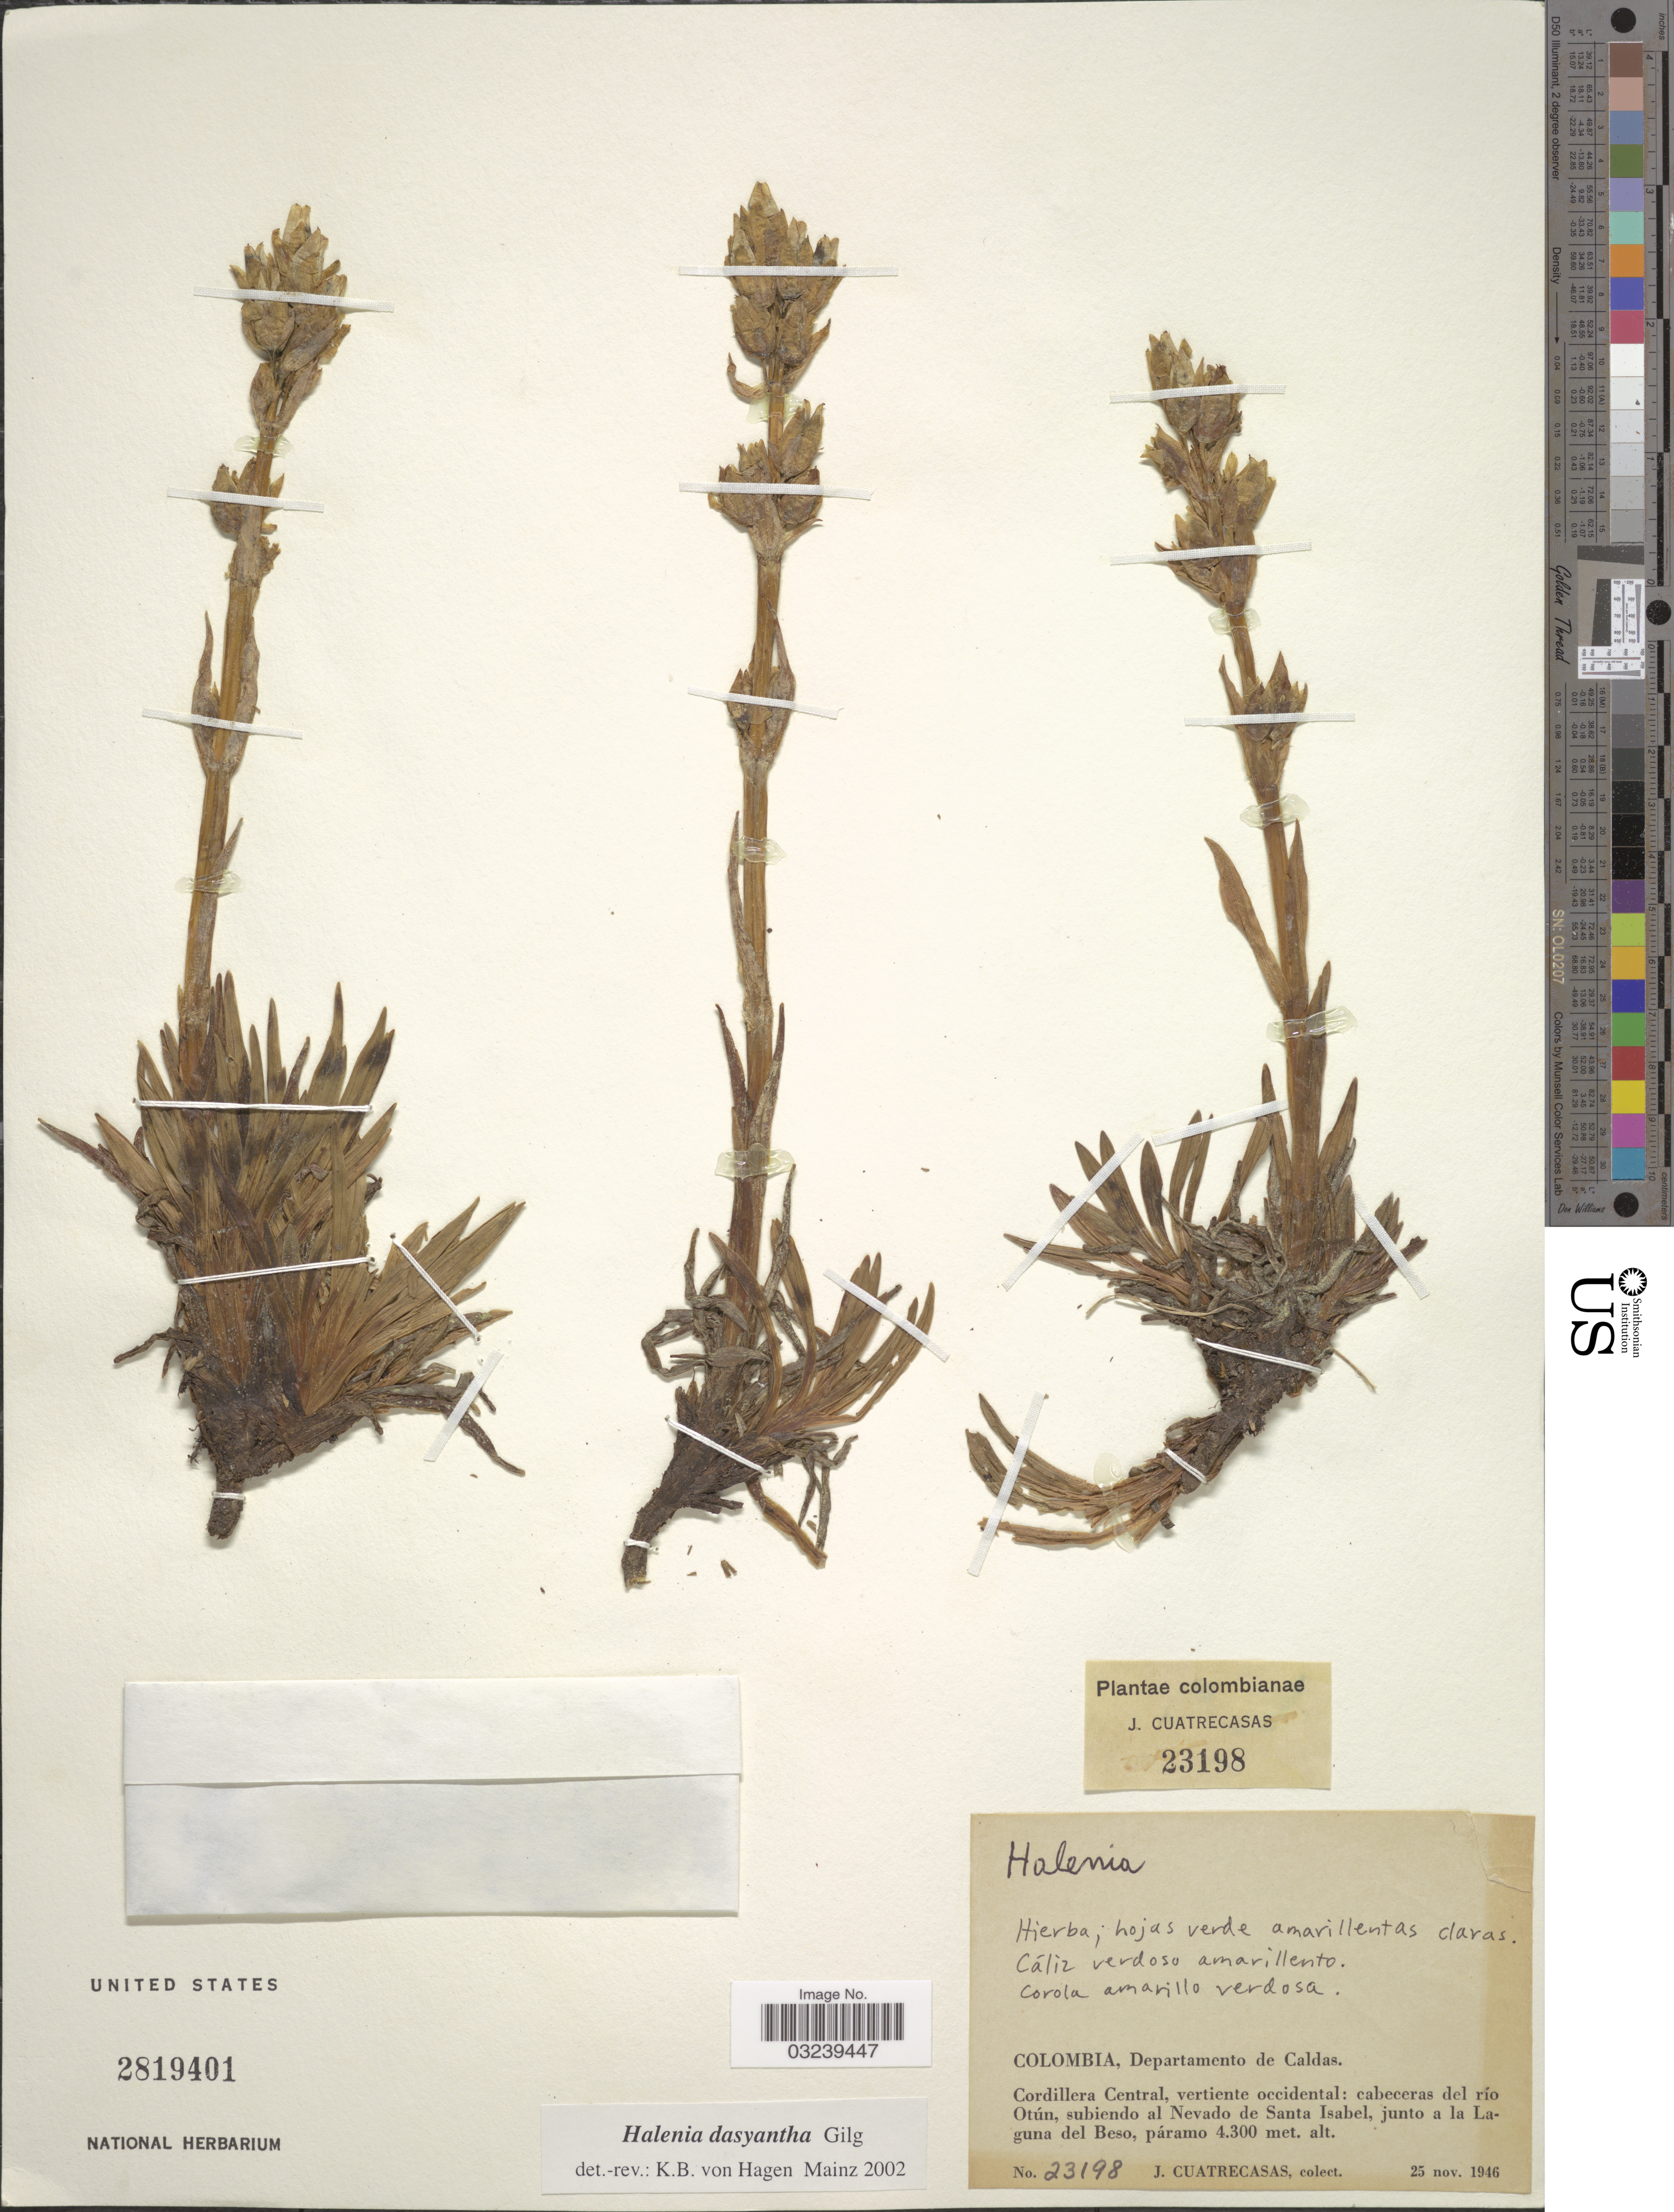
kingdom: Plantae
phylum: Tracheophyta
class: Magnoliopsida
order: Gentianales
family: Gentianaceae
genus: Halenia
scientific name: Halenia dasyantha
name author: Gilg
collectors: J. Cuatrecasas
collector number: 23198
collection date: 1946-11-25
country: Colombia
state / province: Caldas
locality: Departamento de Caldas. Cordillera Central, vertiente occidental: cabeceras del río Otún, subiendo al Nevado de Santa Isabel, junto a la Laguna del Beso.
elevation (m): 4300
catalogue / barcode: US 2819401